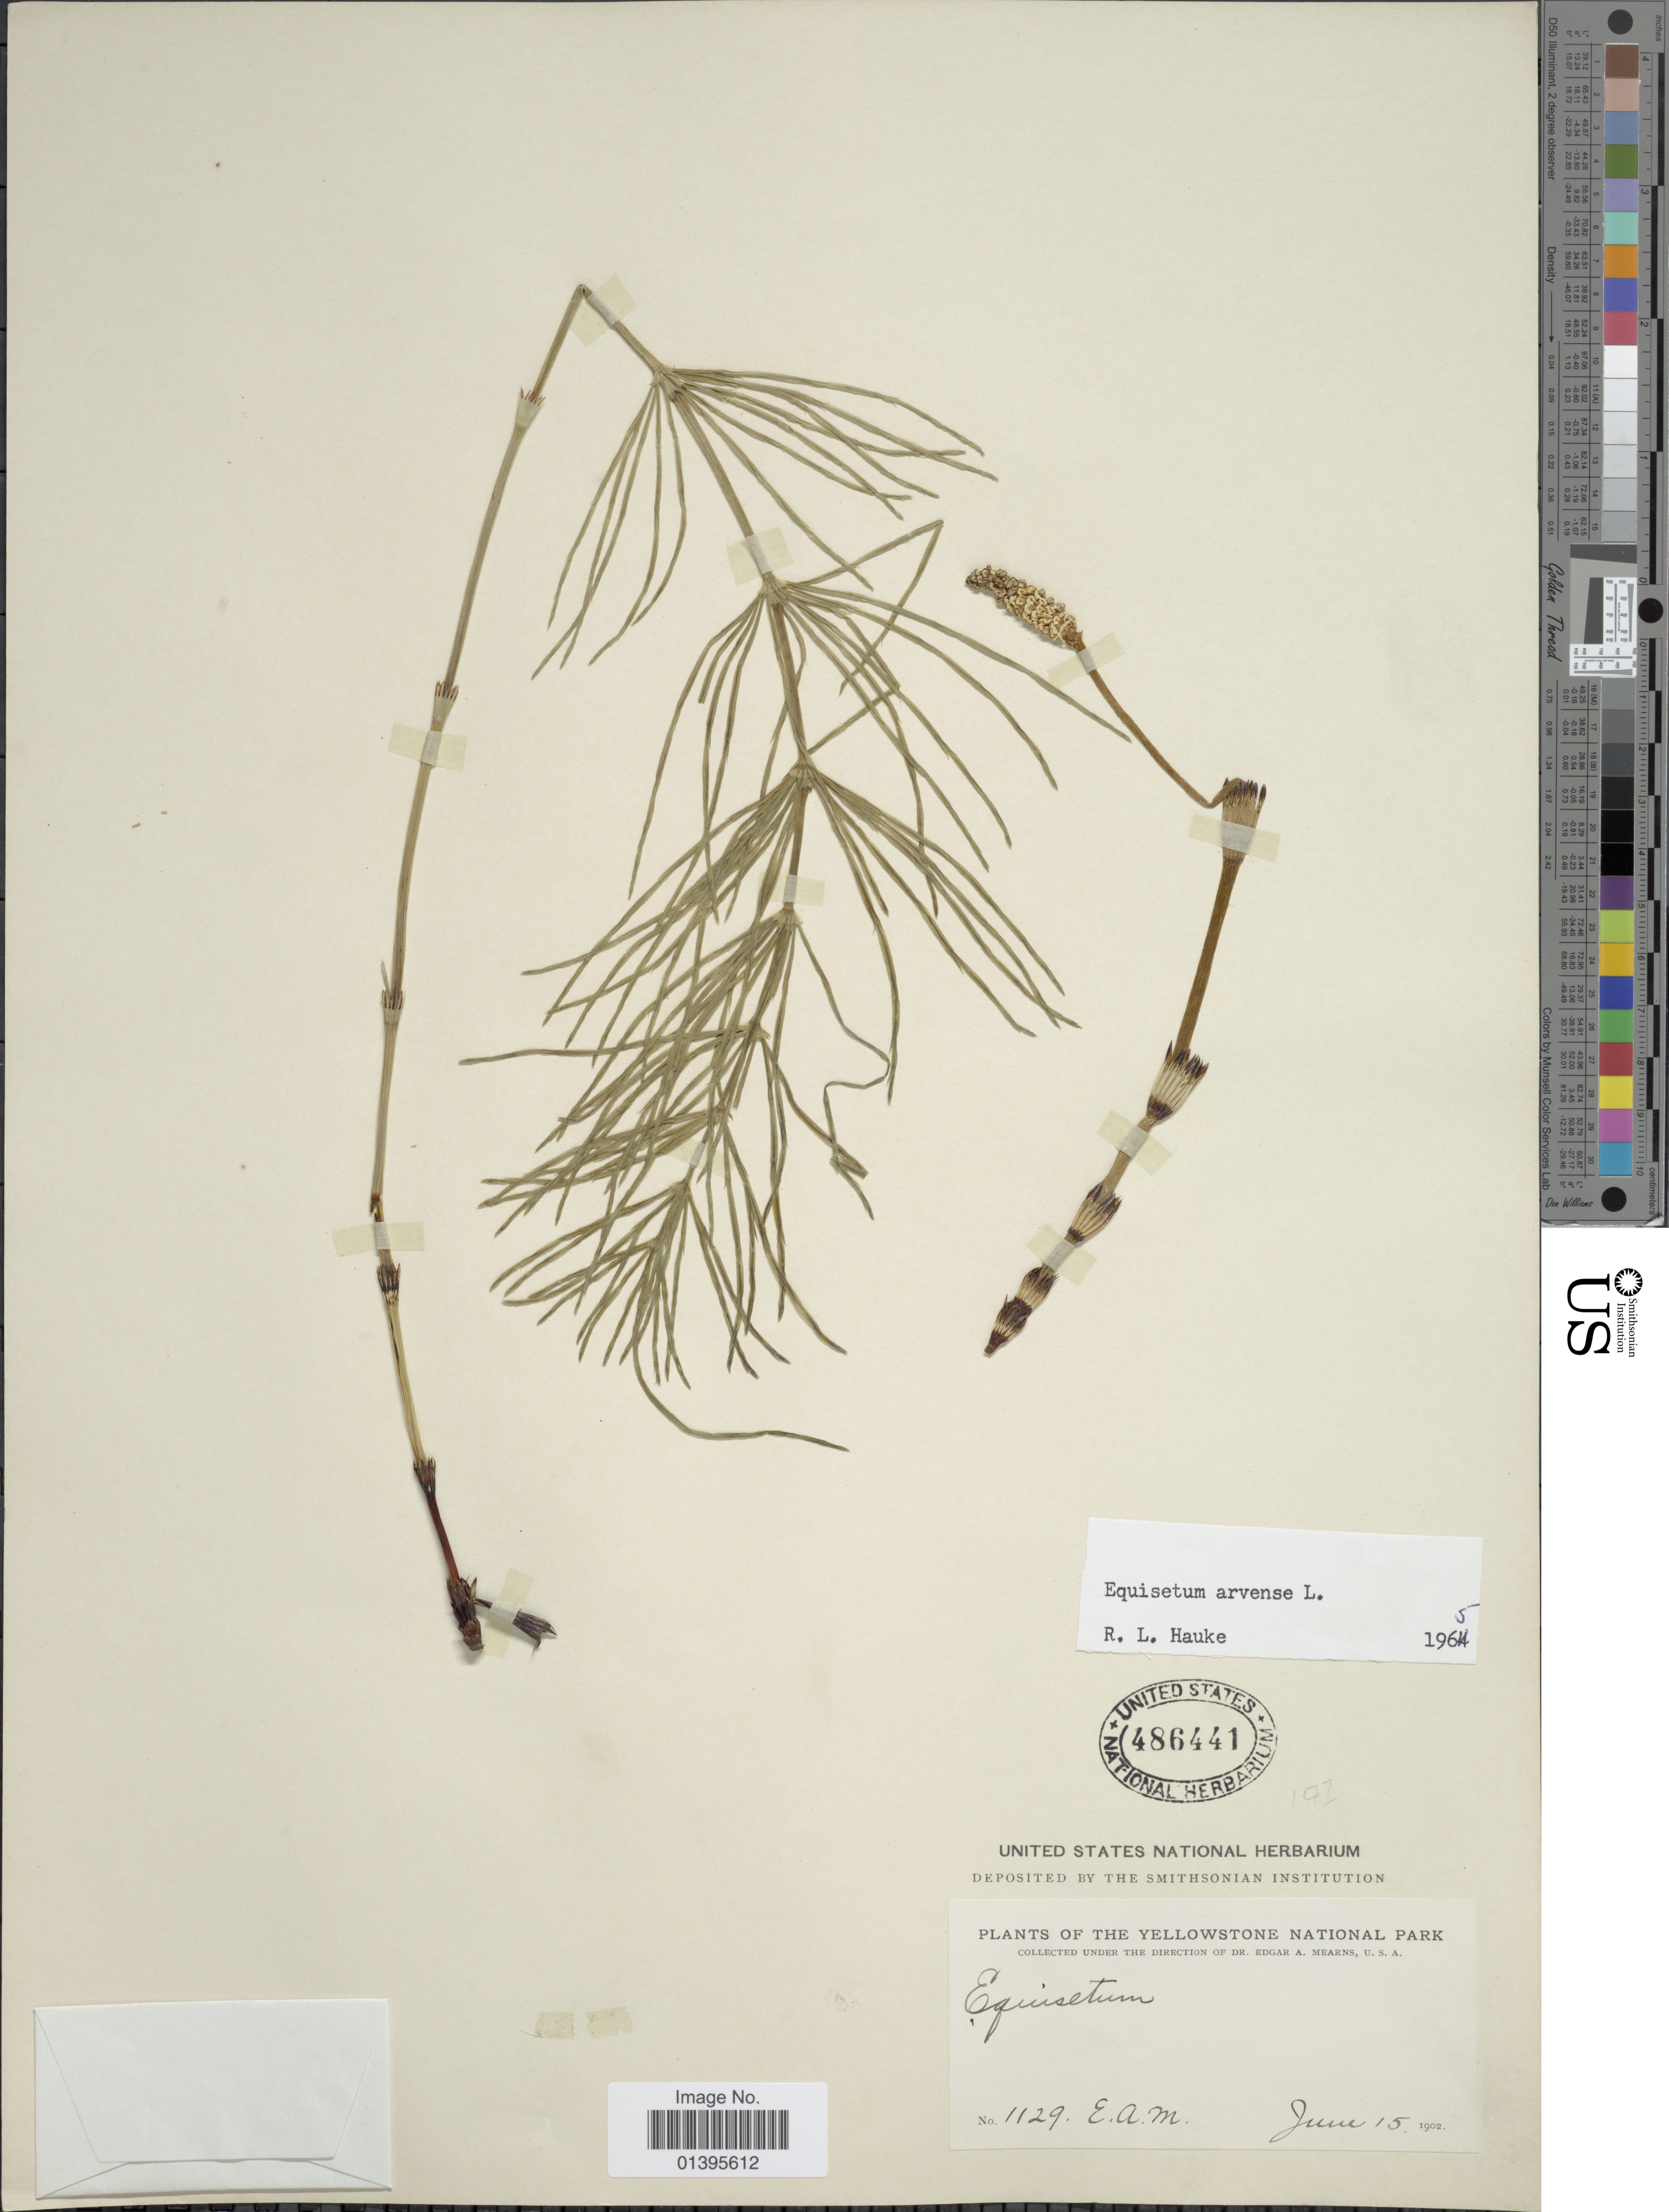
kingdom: Plantae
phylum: Tracheophyta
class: Polypodiopsida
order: Equisetales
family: Equisetaceae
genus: Equisetum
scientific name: Equisetum arvense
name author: L.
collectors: E. A. Mearns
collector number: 1129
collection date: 1902-06-15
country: United States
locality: Yellowstone National Park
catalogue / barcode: US 486441